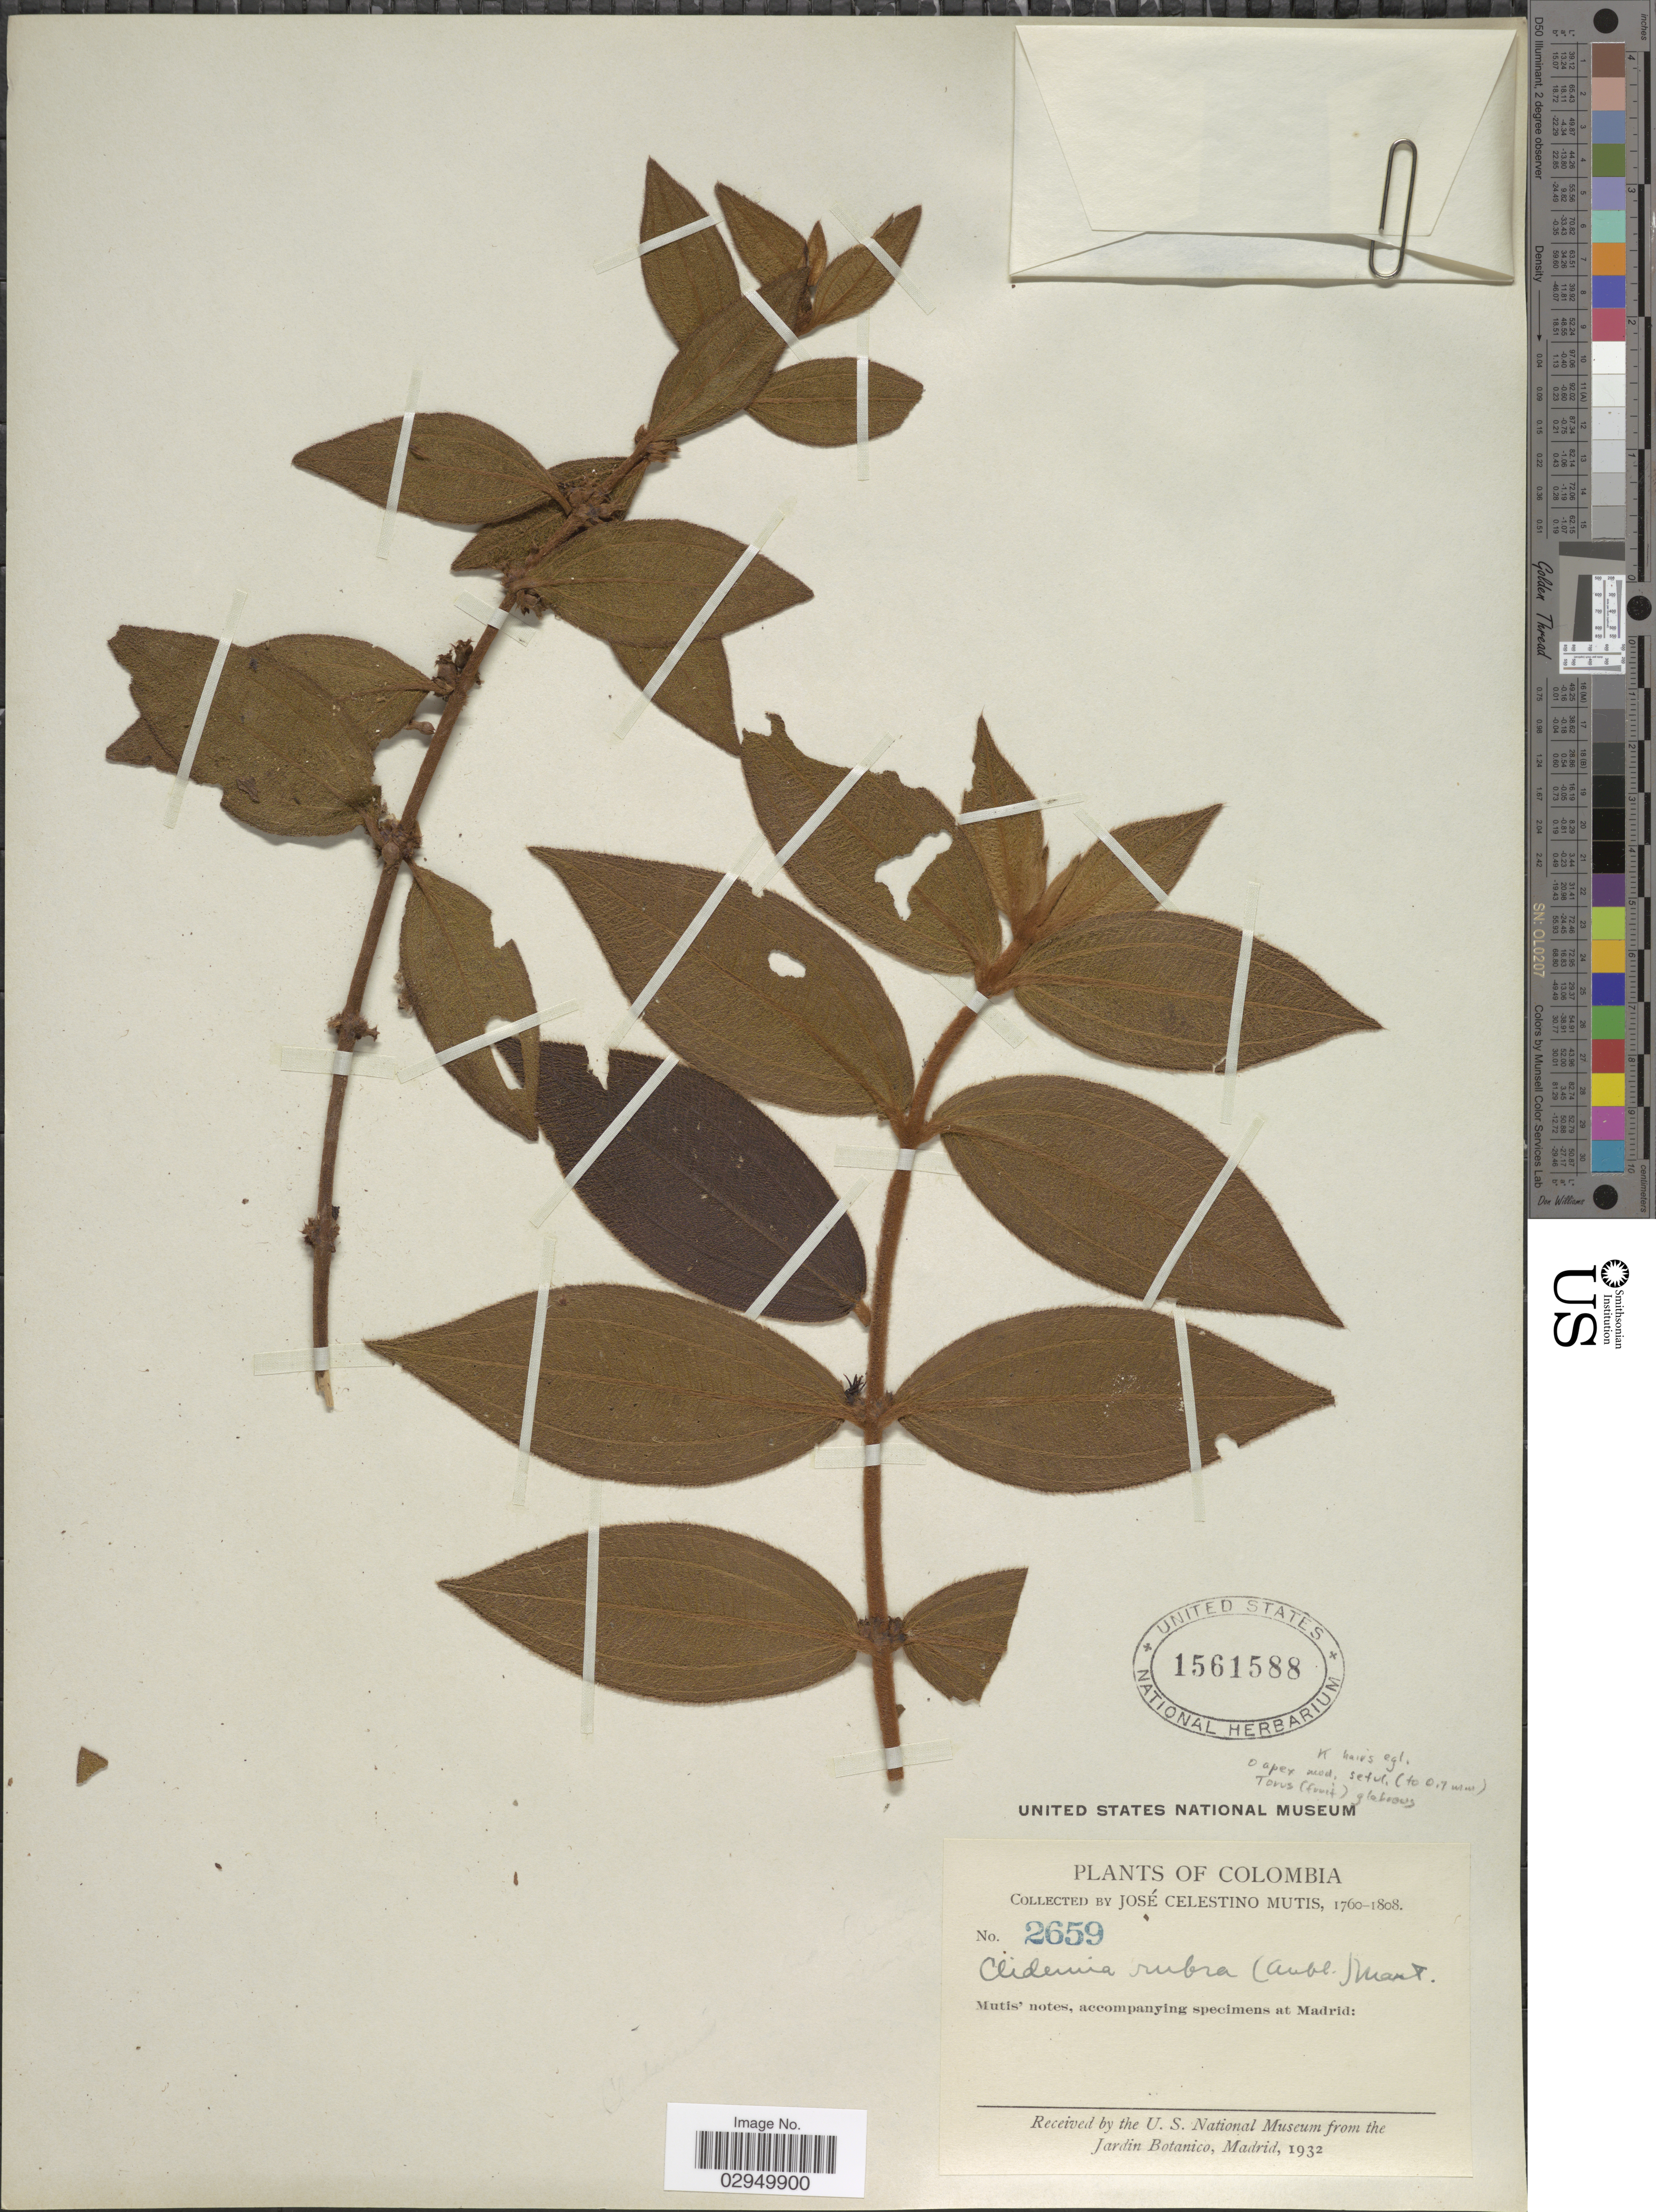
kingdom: Plantae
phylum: Tracheophyta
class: Magnoliopsida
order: Myrtales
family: Melastomataceae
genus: Clidemia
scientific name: Clidemia sericea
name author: D. Don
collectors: J. C. B. Mutis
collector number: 2659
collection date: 1760/1808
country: Colombia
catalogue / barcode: US 1561588